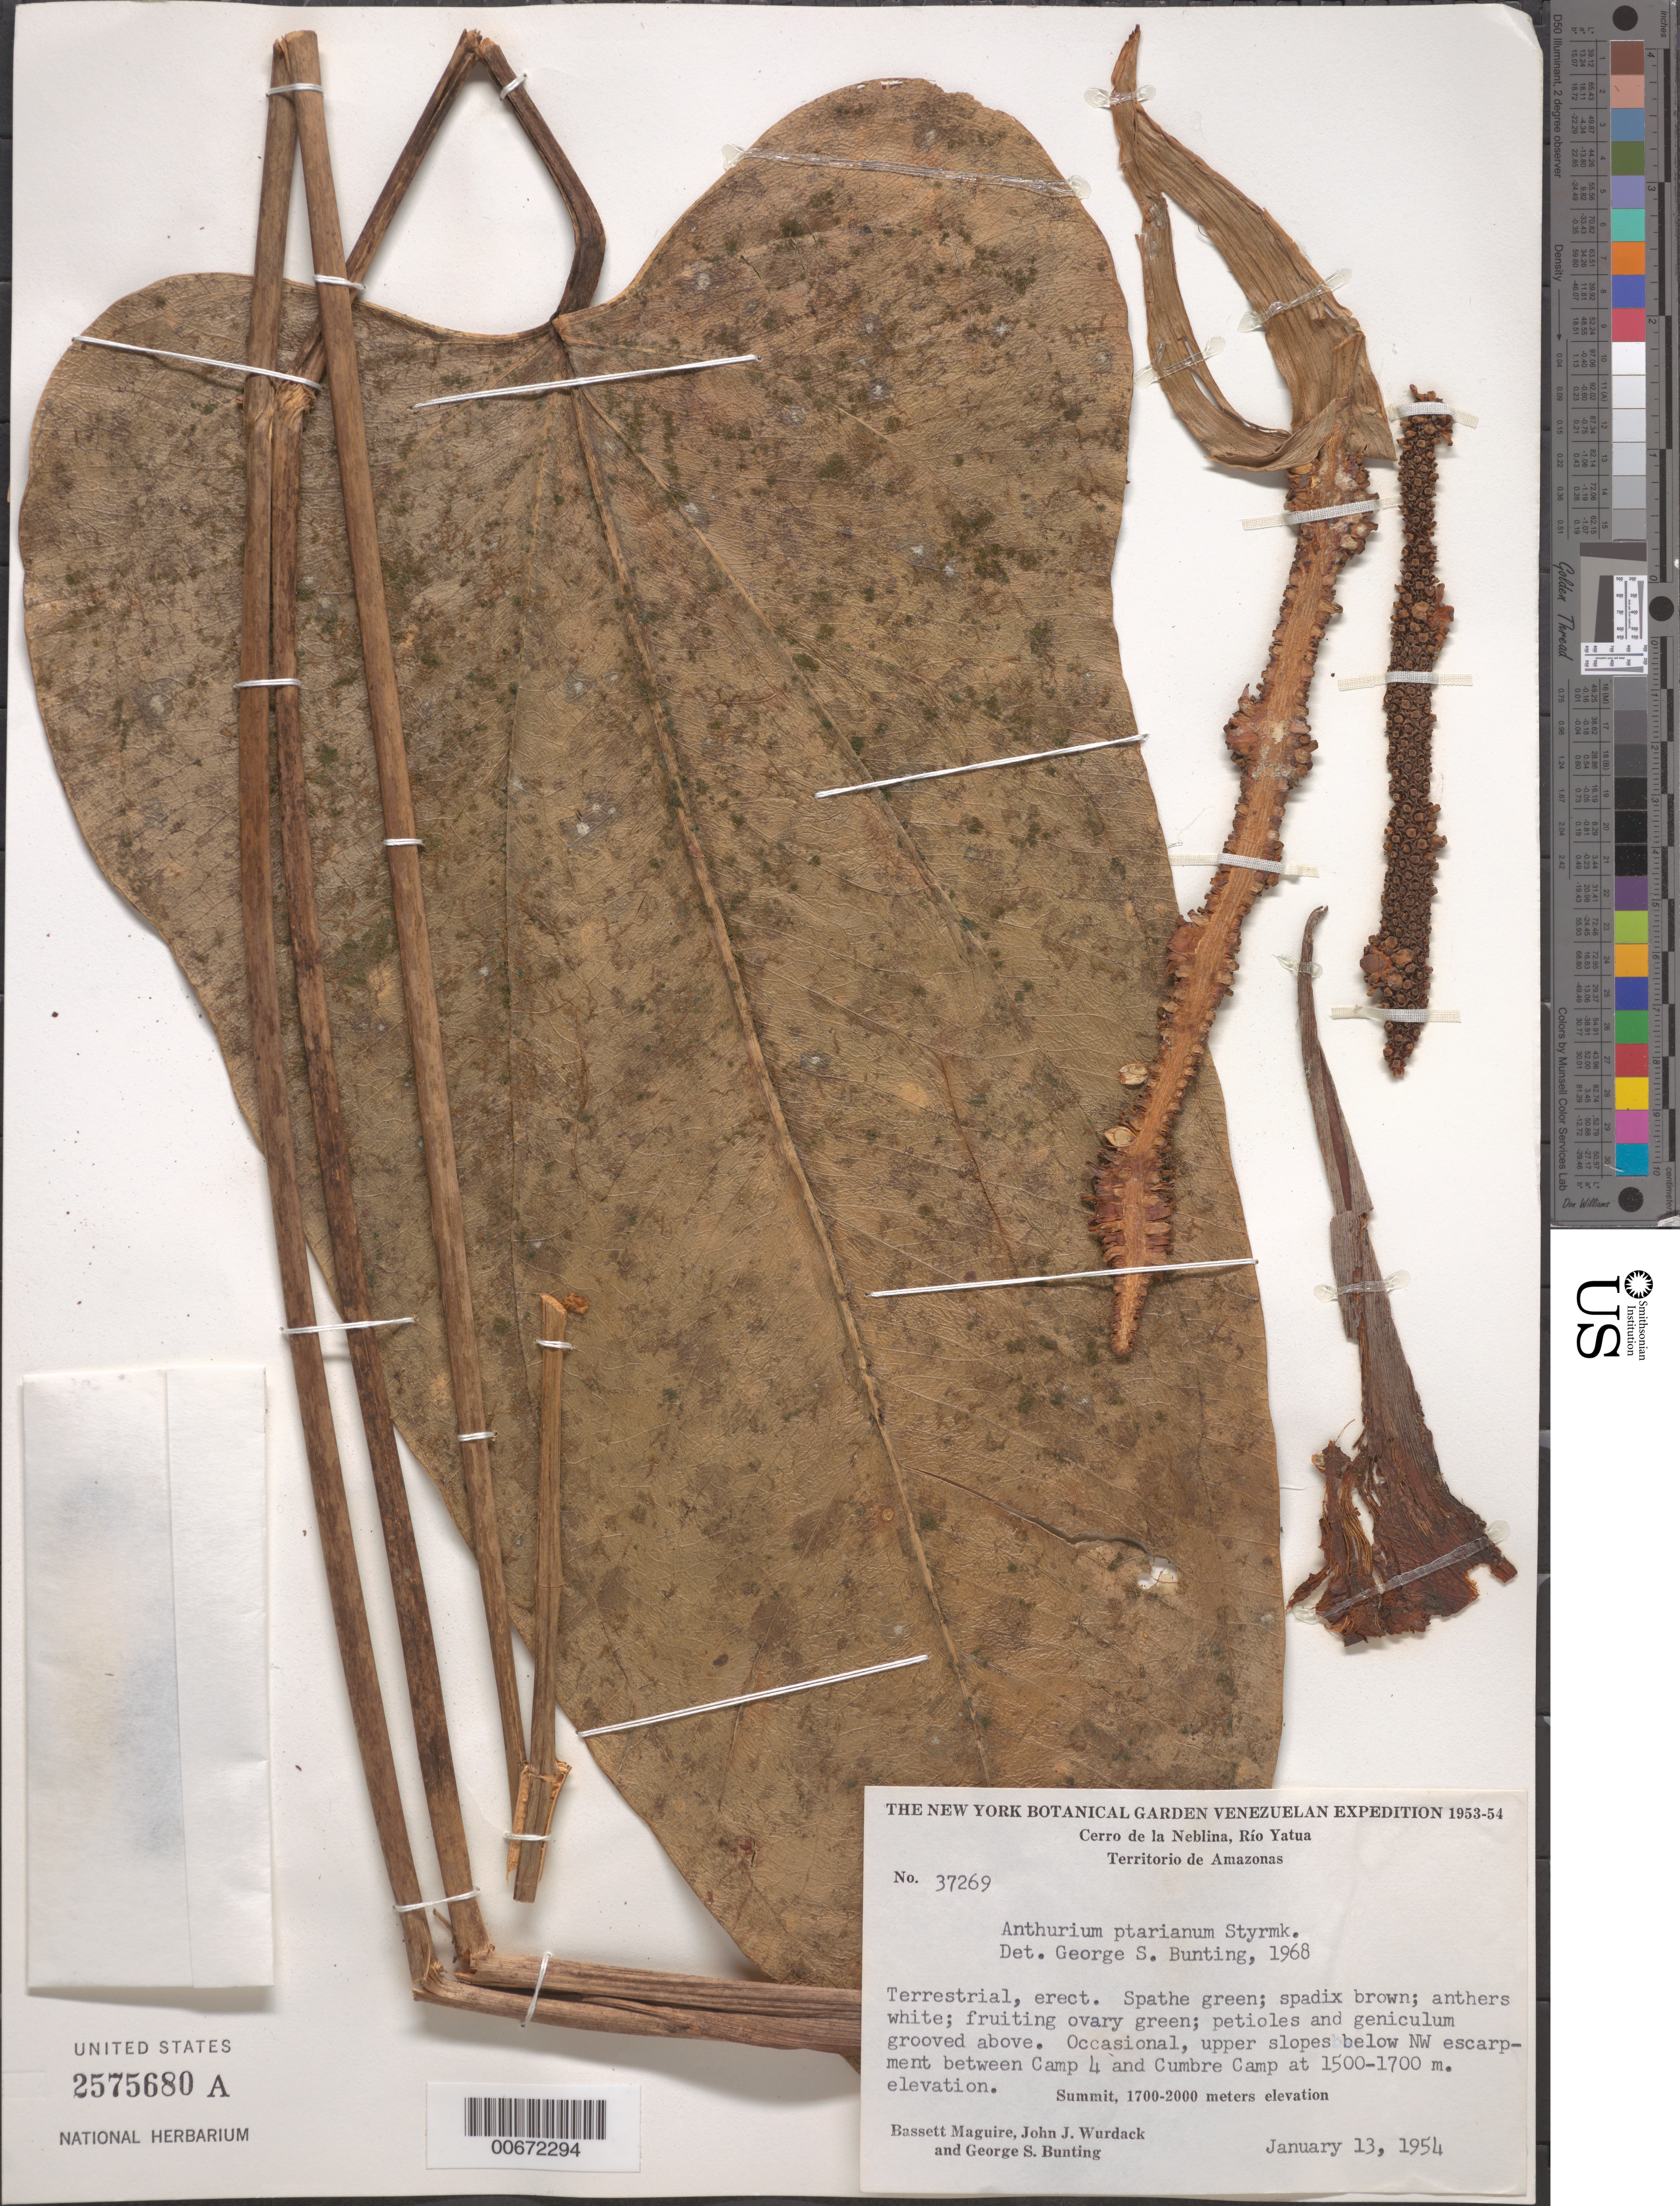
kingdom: Plantae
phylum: Tracheophyta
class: Liliopsida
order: Alismatales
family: Araceae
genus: Anthurium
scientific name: Anthurium ptarianum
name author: Steyerm.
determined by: Bunting, G. S.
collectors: B. Maguire, J. J. Wurdack & G. S. Bunting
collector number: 37269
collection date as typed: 13-Jan-54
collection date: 1954-01-13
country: Venezuela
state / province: Amazonas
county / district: Río Negro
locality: Cerro de la Neblina, Río Yatua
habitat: Upper slopes below NW escarpment between Camp 4 and Cumbre Camp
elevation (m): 1500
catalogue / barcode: US 2575680